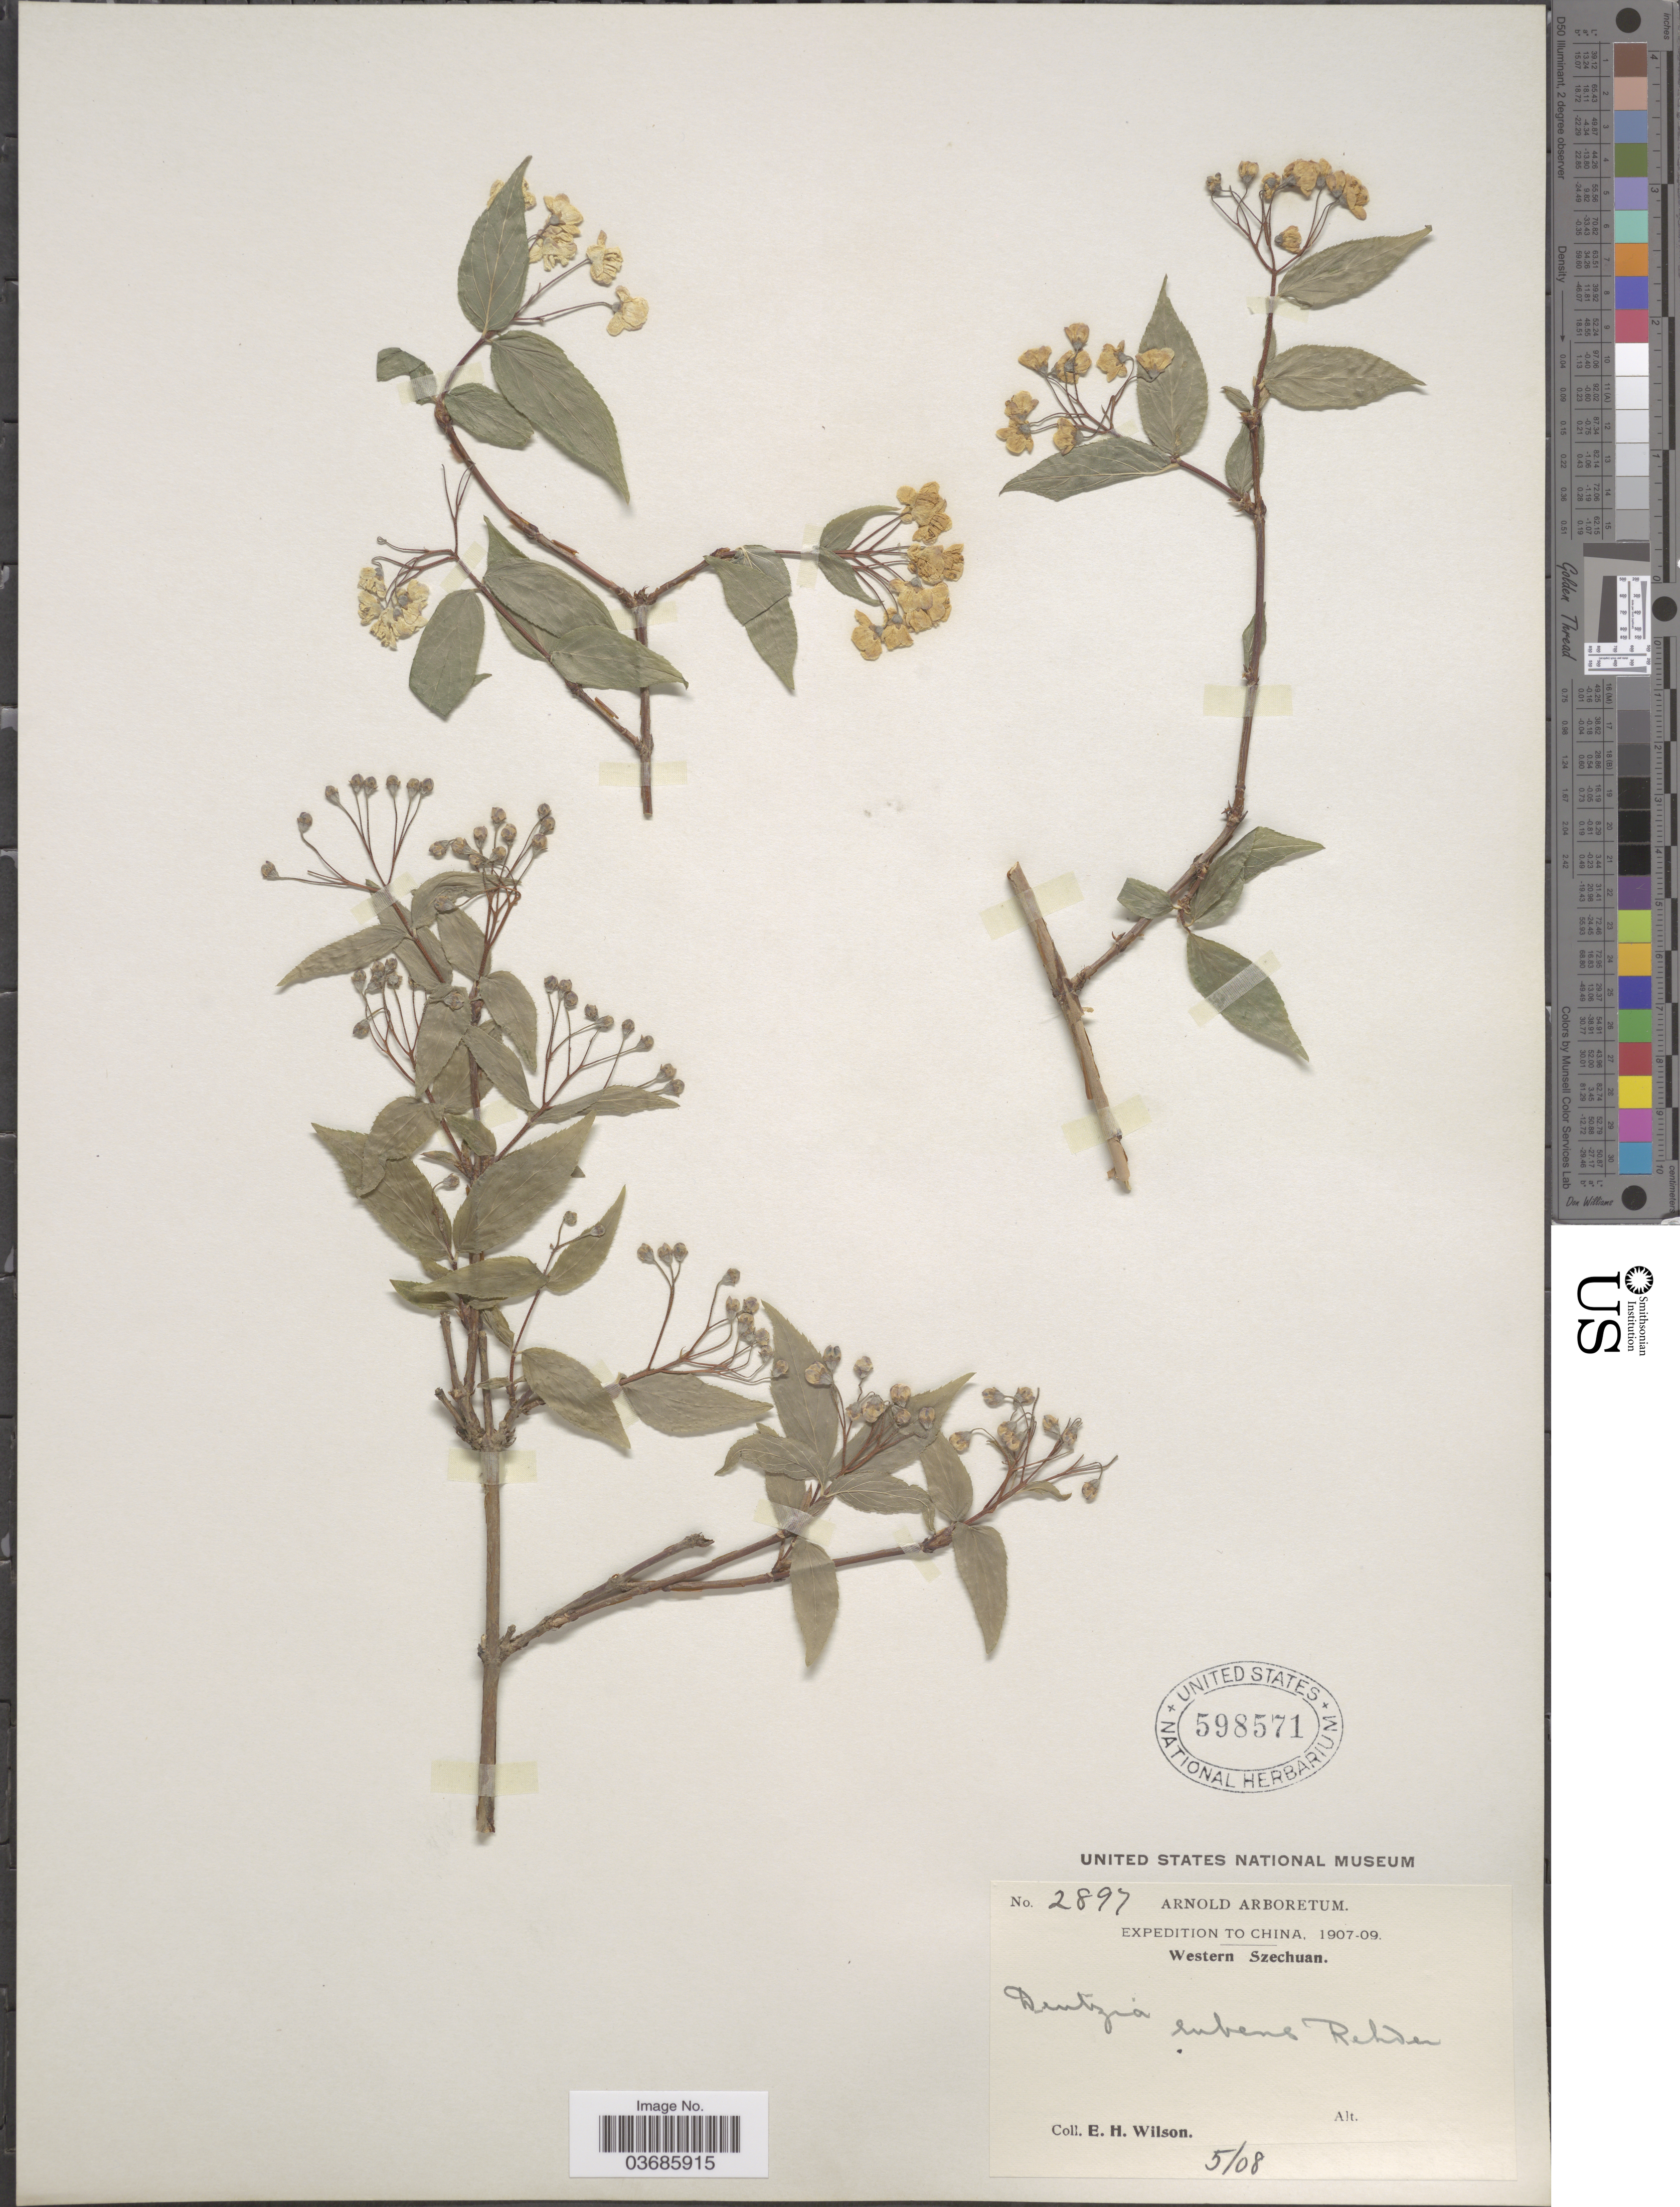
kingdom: Plantae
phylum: Tracheophyta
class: Magnoliopsida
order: Cornales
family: Hydrangeaceae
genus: Deutzia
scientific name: Deutzia rubens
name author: Rehder in Sarg.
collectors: E. Wilson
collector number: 2897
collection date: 1908-05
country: China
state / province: Sichuan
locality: Expedition to China, 1907-09. Western Szechuan.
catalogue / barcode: US 598571